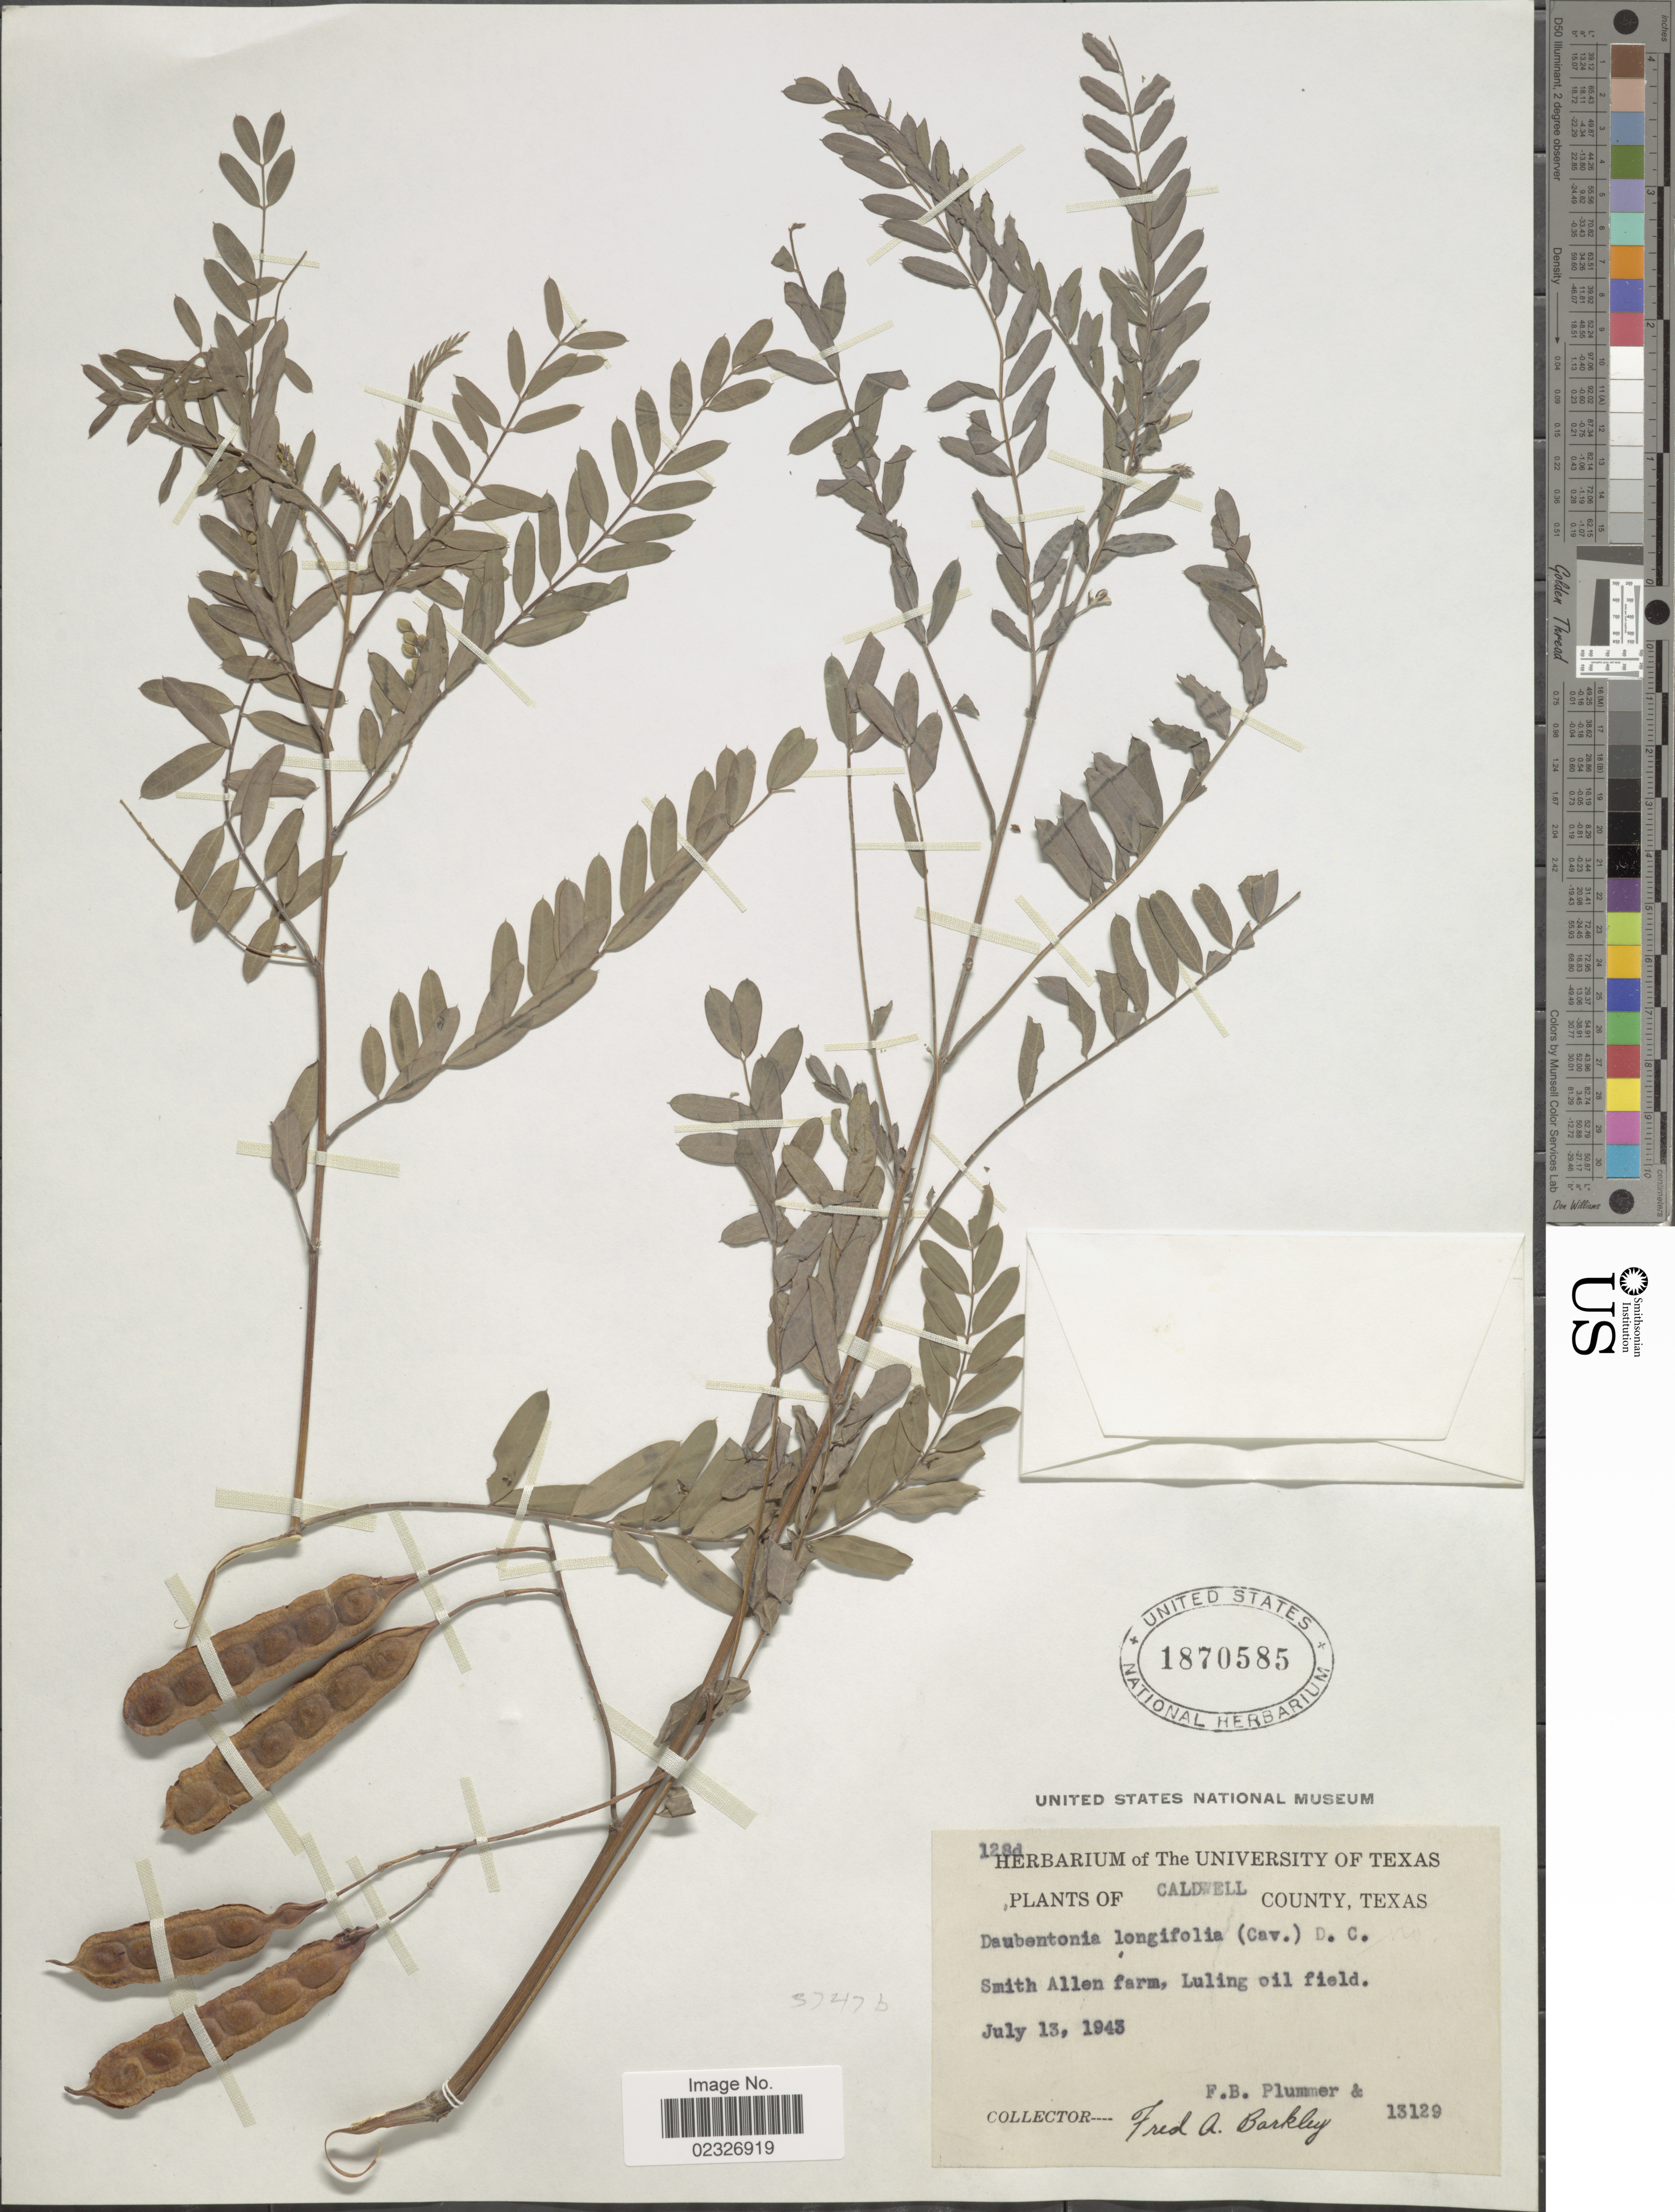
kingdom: Plantae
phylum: Tracheophyta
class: Magnoliopsida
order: Fabales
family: Fabaceae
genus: Sesbania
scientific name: Sesbania drummondii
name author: (Rydb.) Cory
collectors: F. Plummer & F. A. Barkley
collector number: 128d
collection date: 1943-07-13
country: United States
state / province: Texas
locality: Caldwell County,Smith Allen Farm, Luling oil field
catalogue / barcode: US 1870585